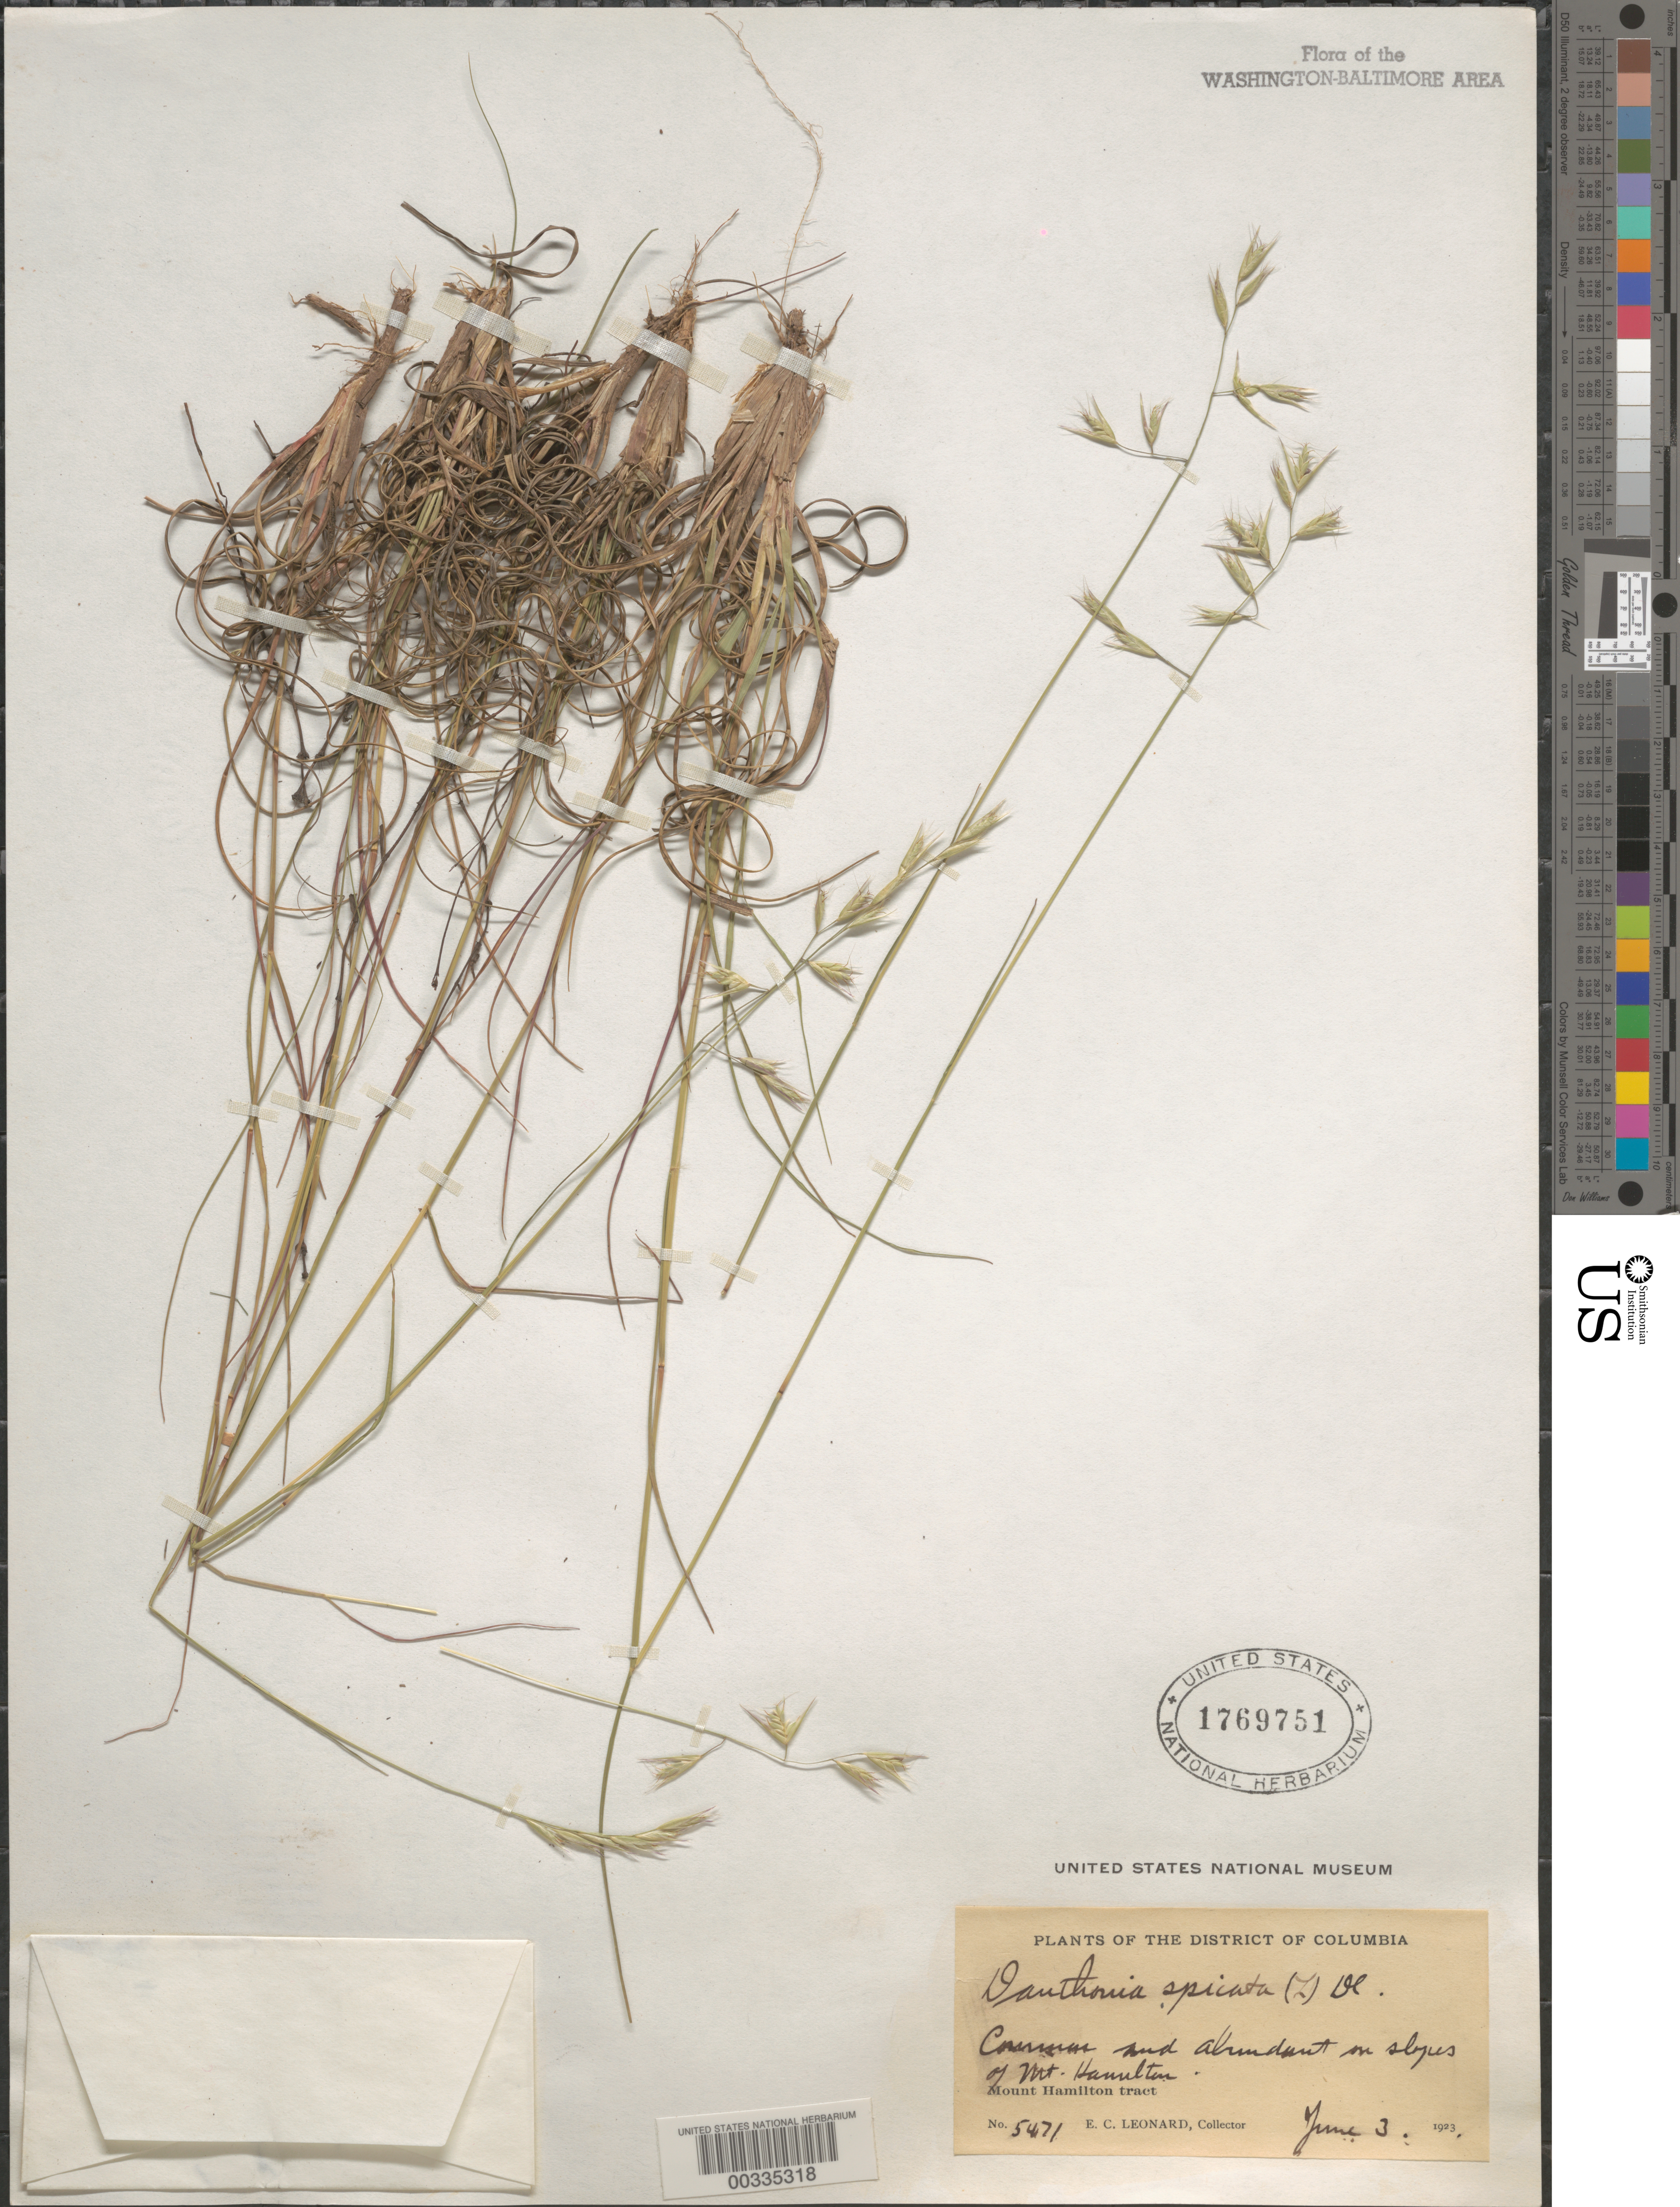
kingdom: Plantae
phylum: Tracheophyta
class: Liliopsida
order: Poales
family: Poaceae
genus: Danthonia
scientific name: Danthonia spicata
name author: (L.) P. Beauv. ex Roem. & Schult.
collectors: E. C. Leonard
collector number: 5471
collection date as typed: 03 Jun 1923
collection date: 1923-06-03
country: United States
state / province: District of Columbia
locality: Mount Hamilton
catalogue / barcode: US 1769751